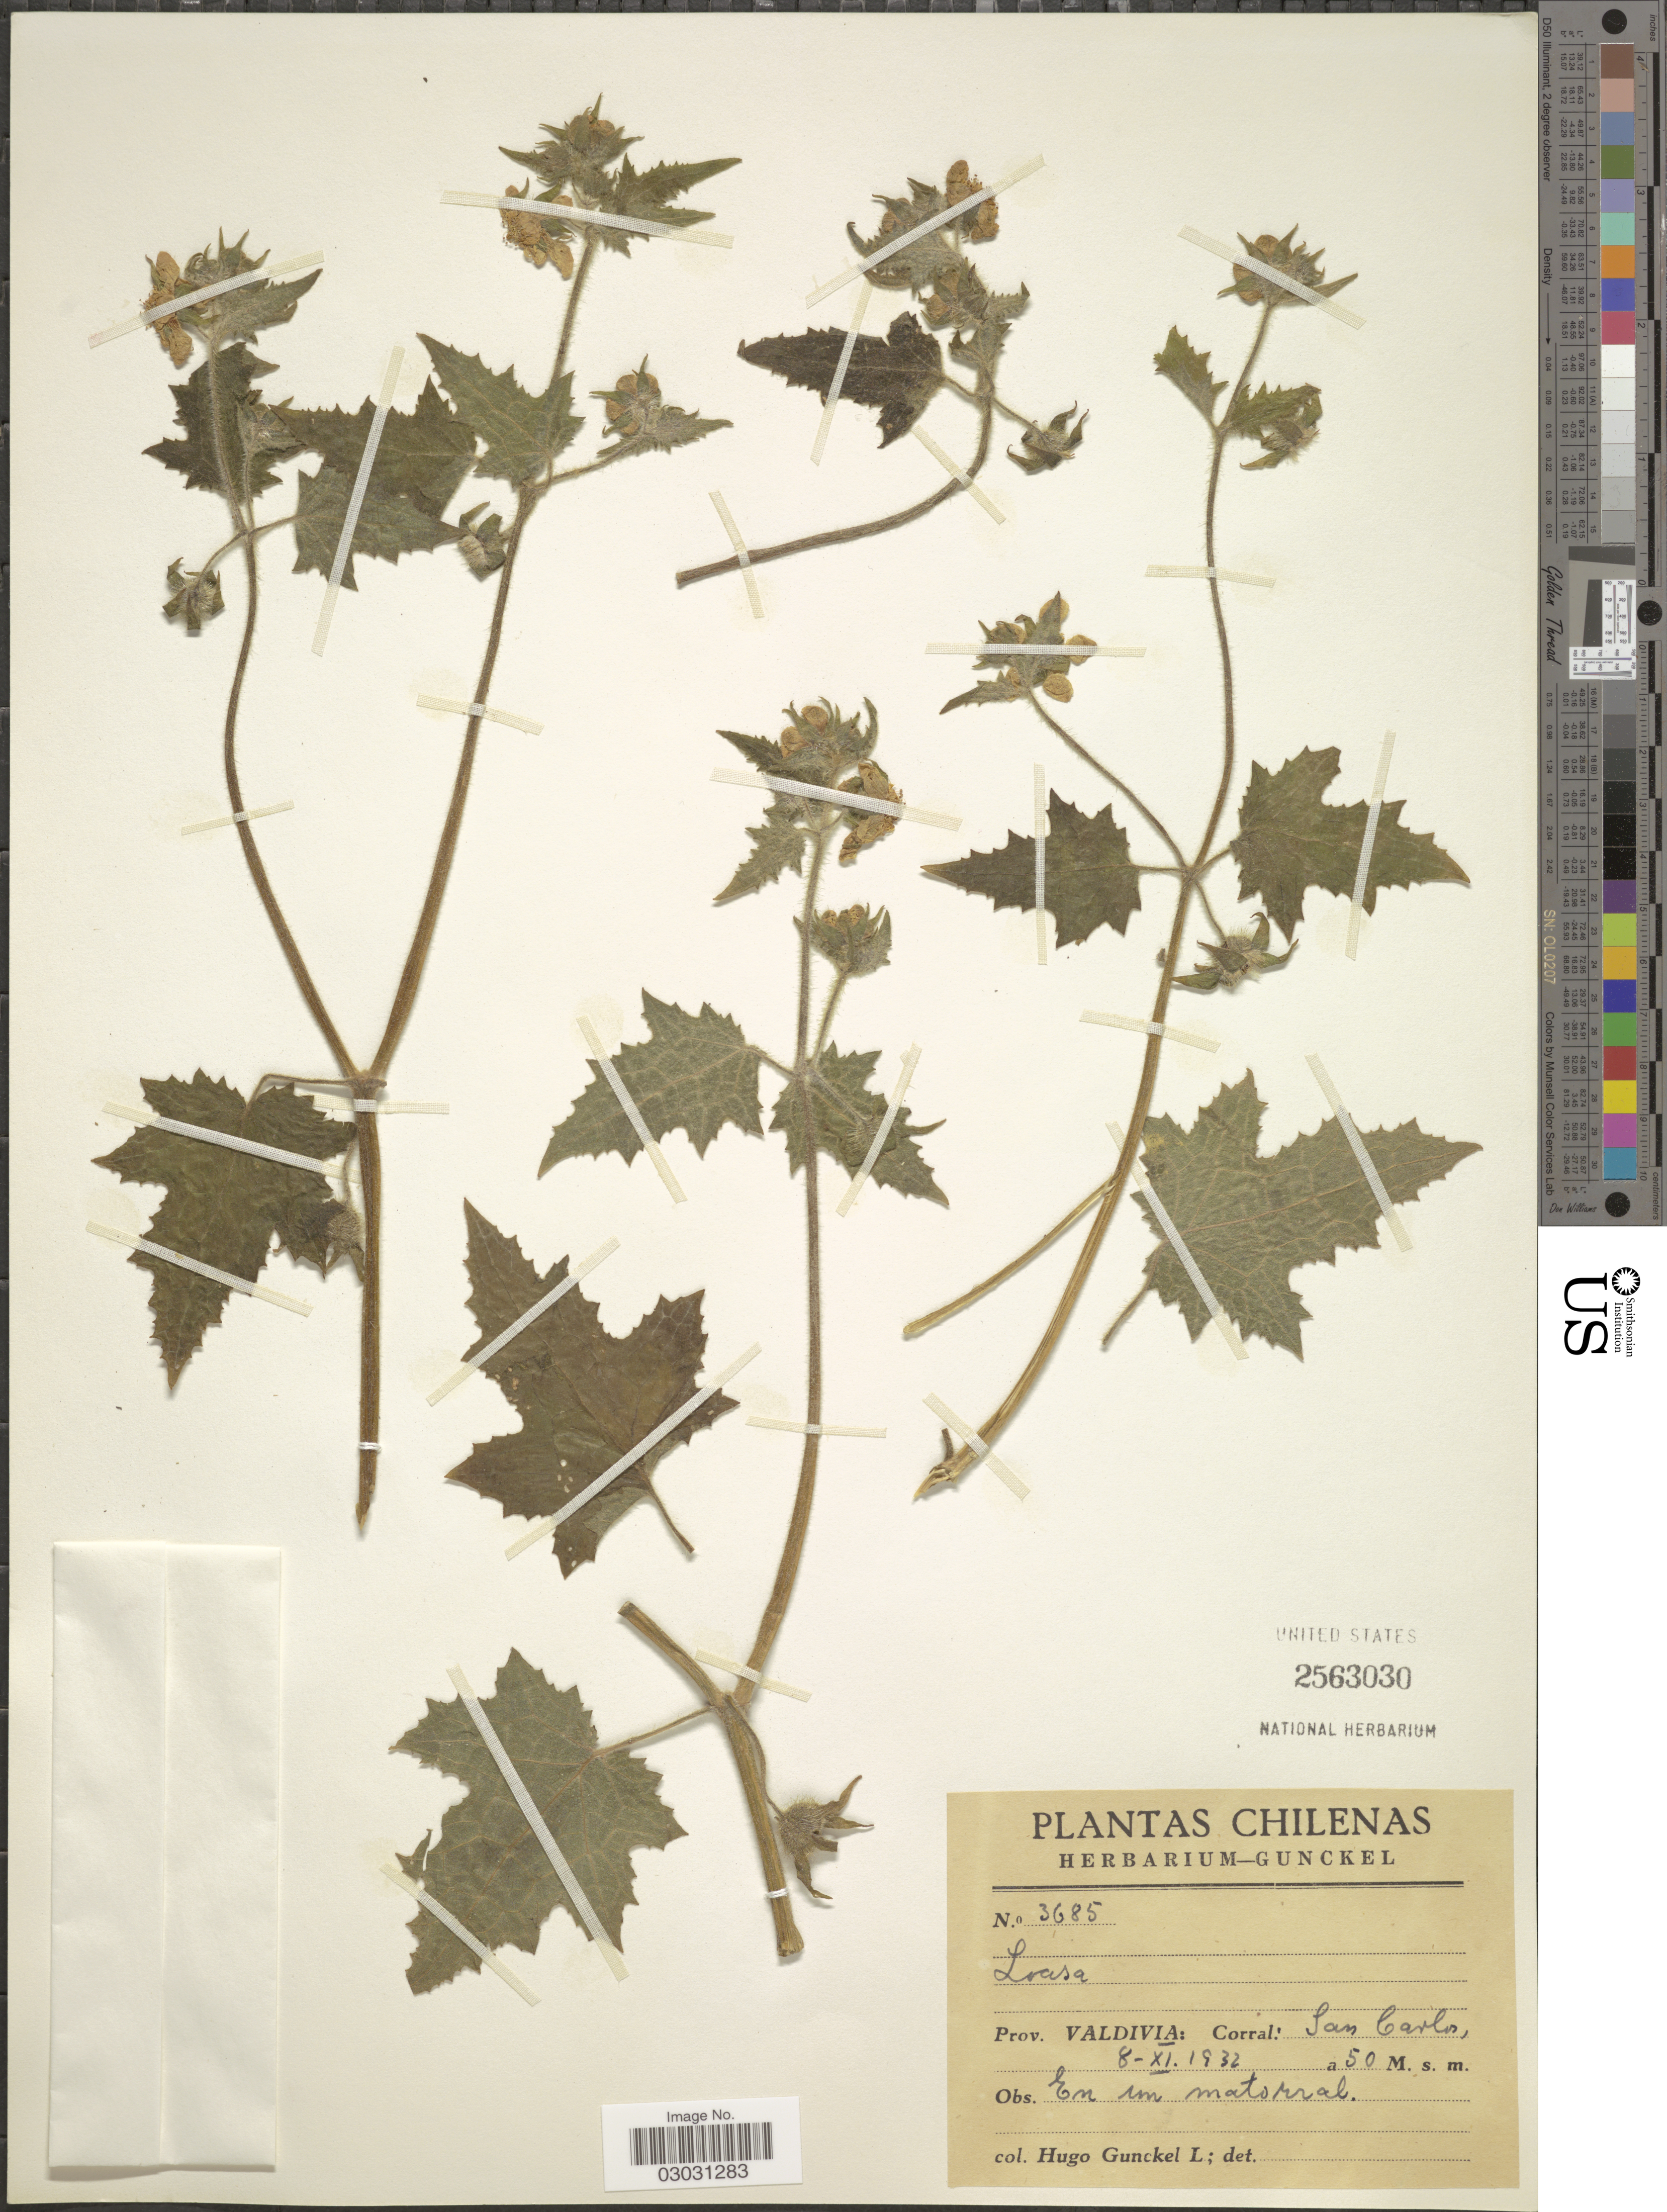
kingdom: Plantae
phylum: Tracheophyta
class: Magnoliopsida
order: Cornales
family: Loasaceae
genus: Loasa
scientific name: Loasa sp.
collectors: H. Gunckel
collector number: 3685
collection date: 1932-11-08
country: Chile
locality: Prov. Valdivia: Corral: San Carlos.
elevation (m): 50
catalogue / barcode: US 2563030